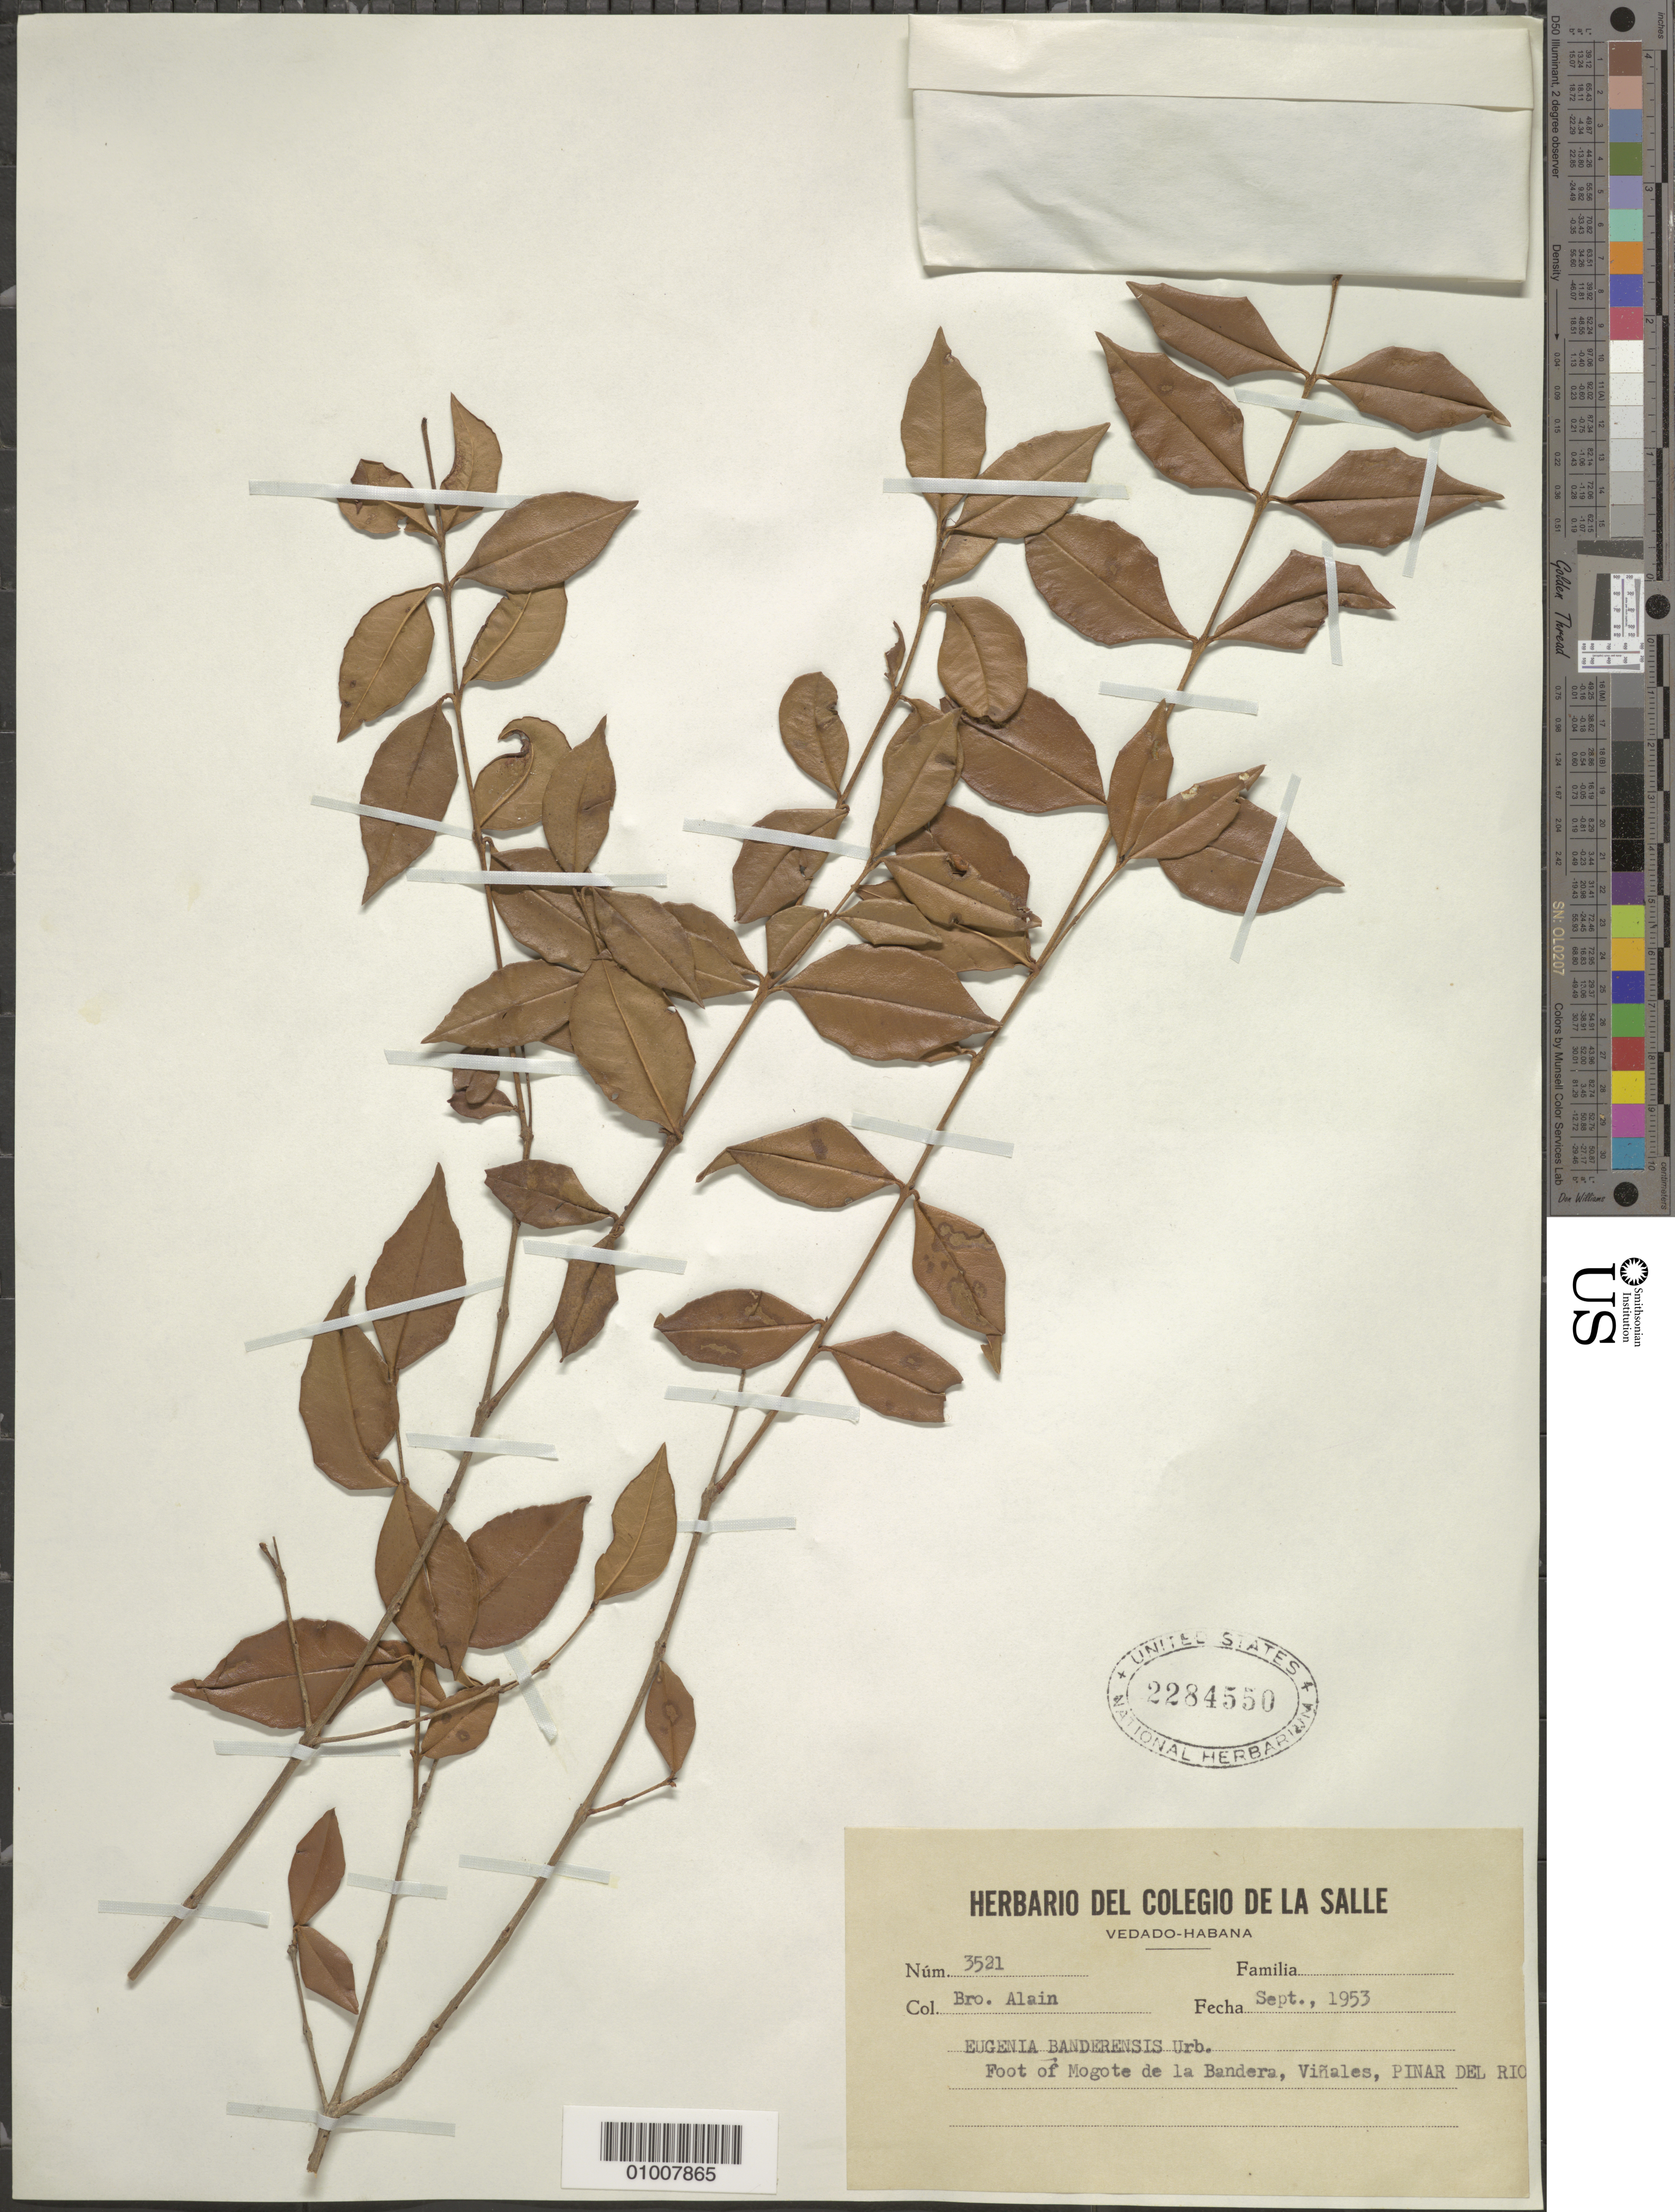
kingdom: Plantae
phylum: Tracheophyta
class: Magnoliopsida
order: Myrtales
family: Myrtaceae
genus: Eugenia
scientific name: Eugenia banderensis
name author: Urb.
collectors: A. H. Liogier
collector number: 3521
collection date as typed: Sep 1953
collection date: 1953-09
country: Cuba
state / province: Pinar del Rio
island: Cuba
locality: Foot of Mogote de la Bandera, Viñales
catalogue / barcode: US 2284550